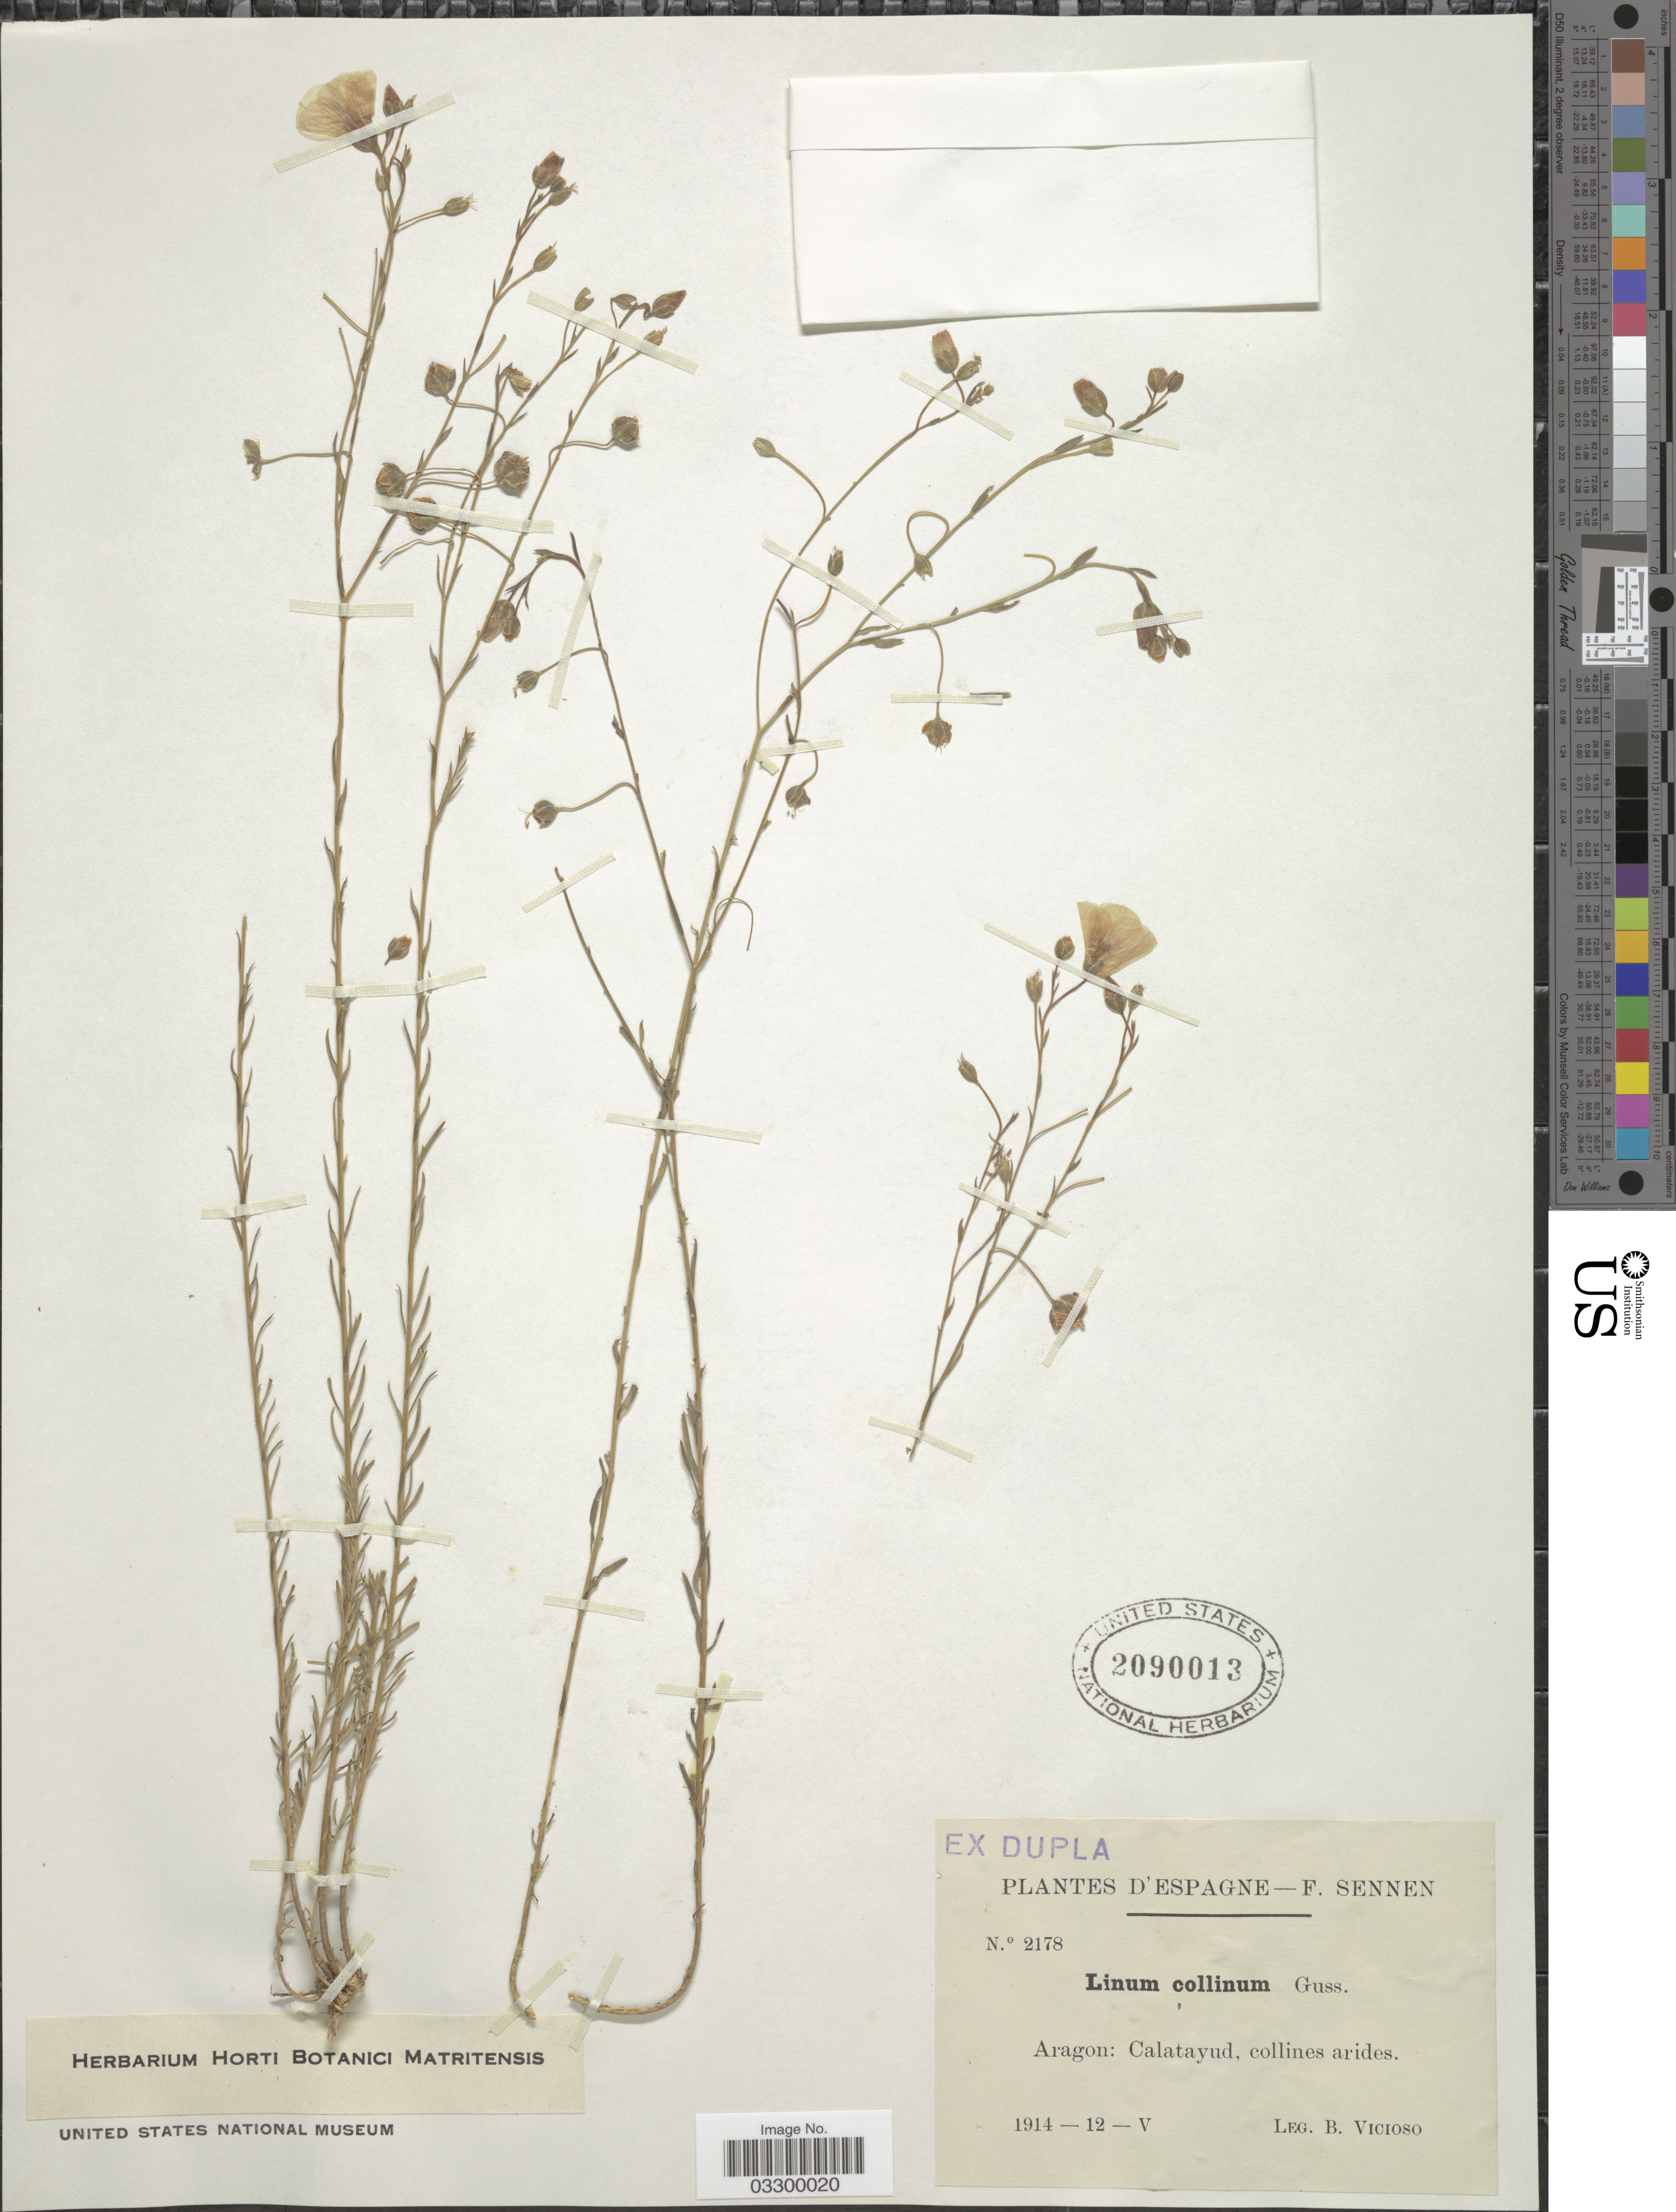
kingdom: Plantae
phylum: Tracheophyta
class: Magnoliopsida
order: Malpighiales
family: Linaceae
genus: Linum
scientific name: Linum collinum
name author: (Boiss.) Hausskn.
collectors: Vicioso, B.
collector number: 2178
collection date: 1914-05-12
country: Spain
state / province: Aragón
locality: Espagne. Calatayud.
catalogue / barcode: US 2090013